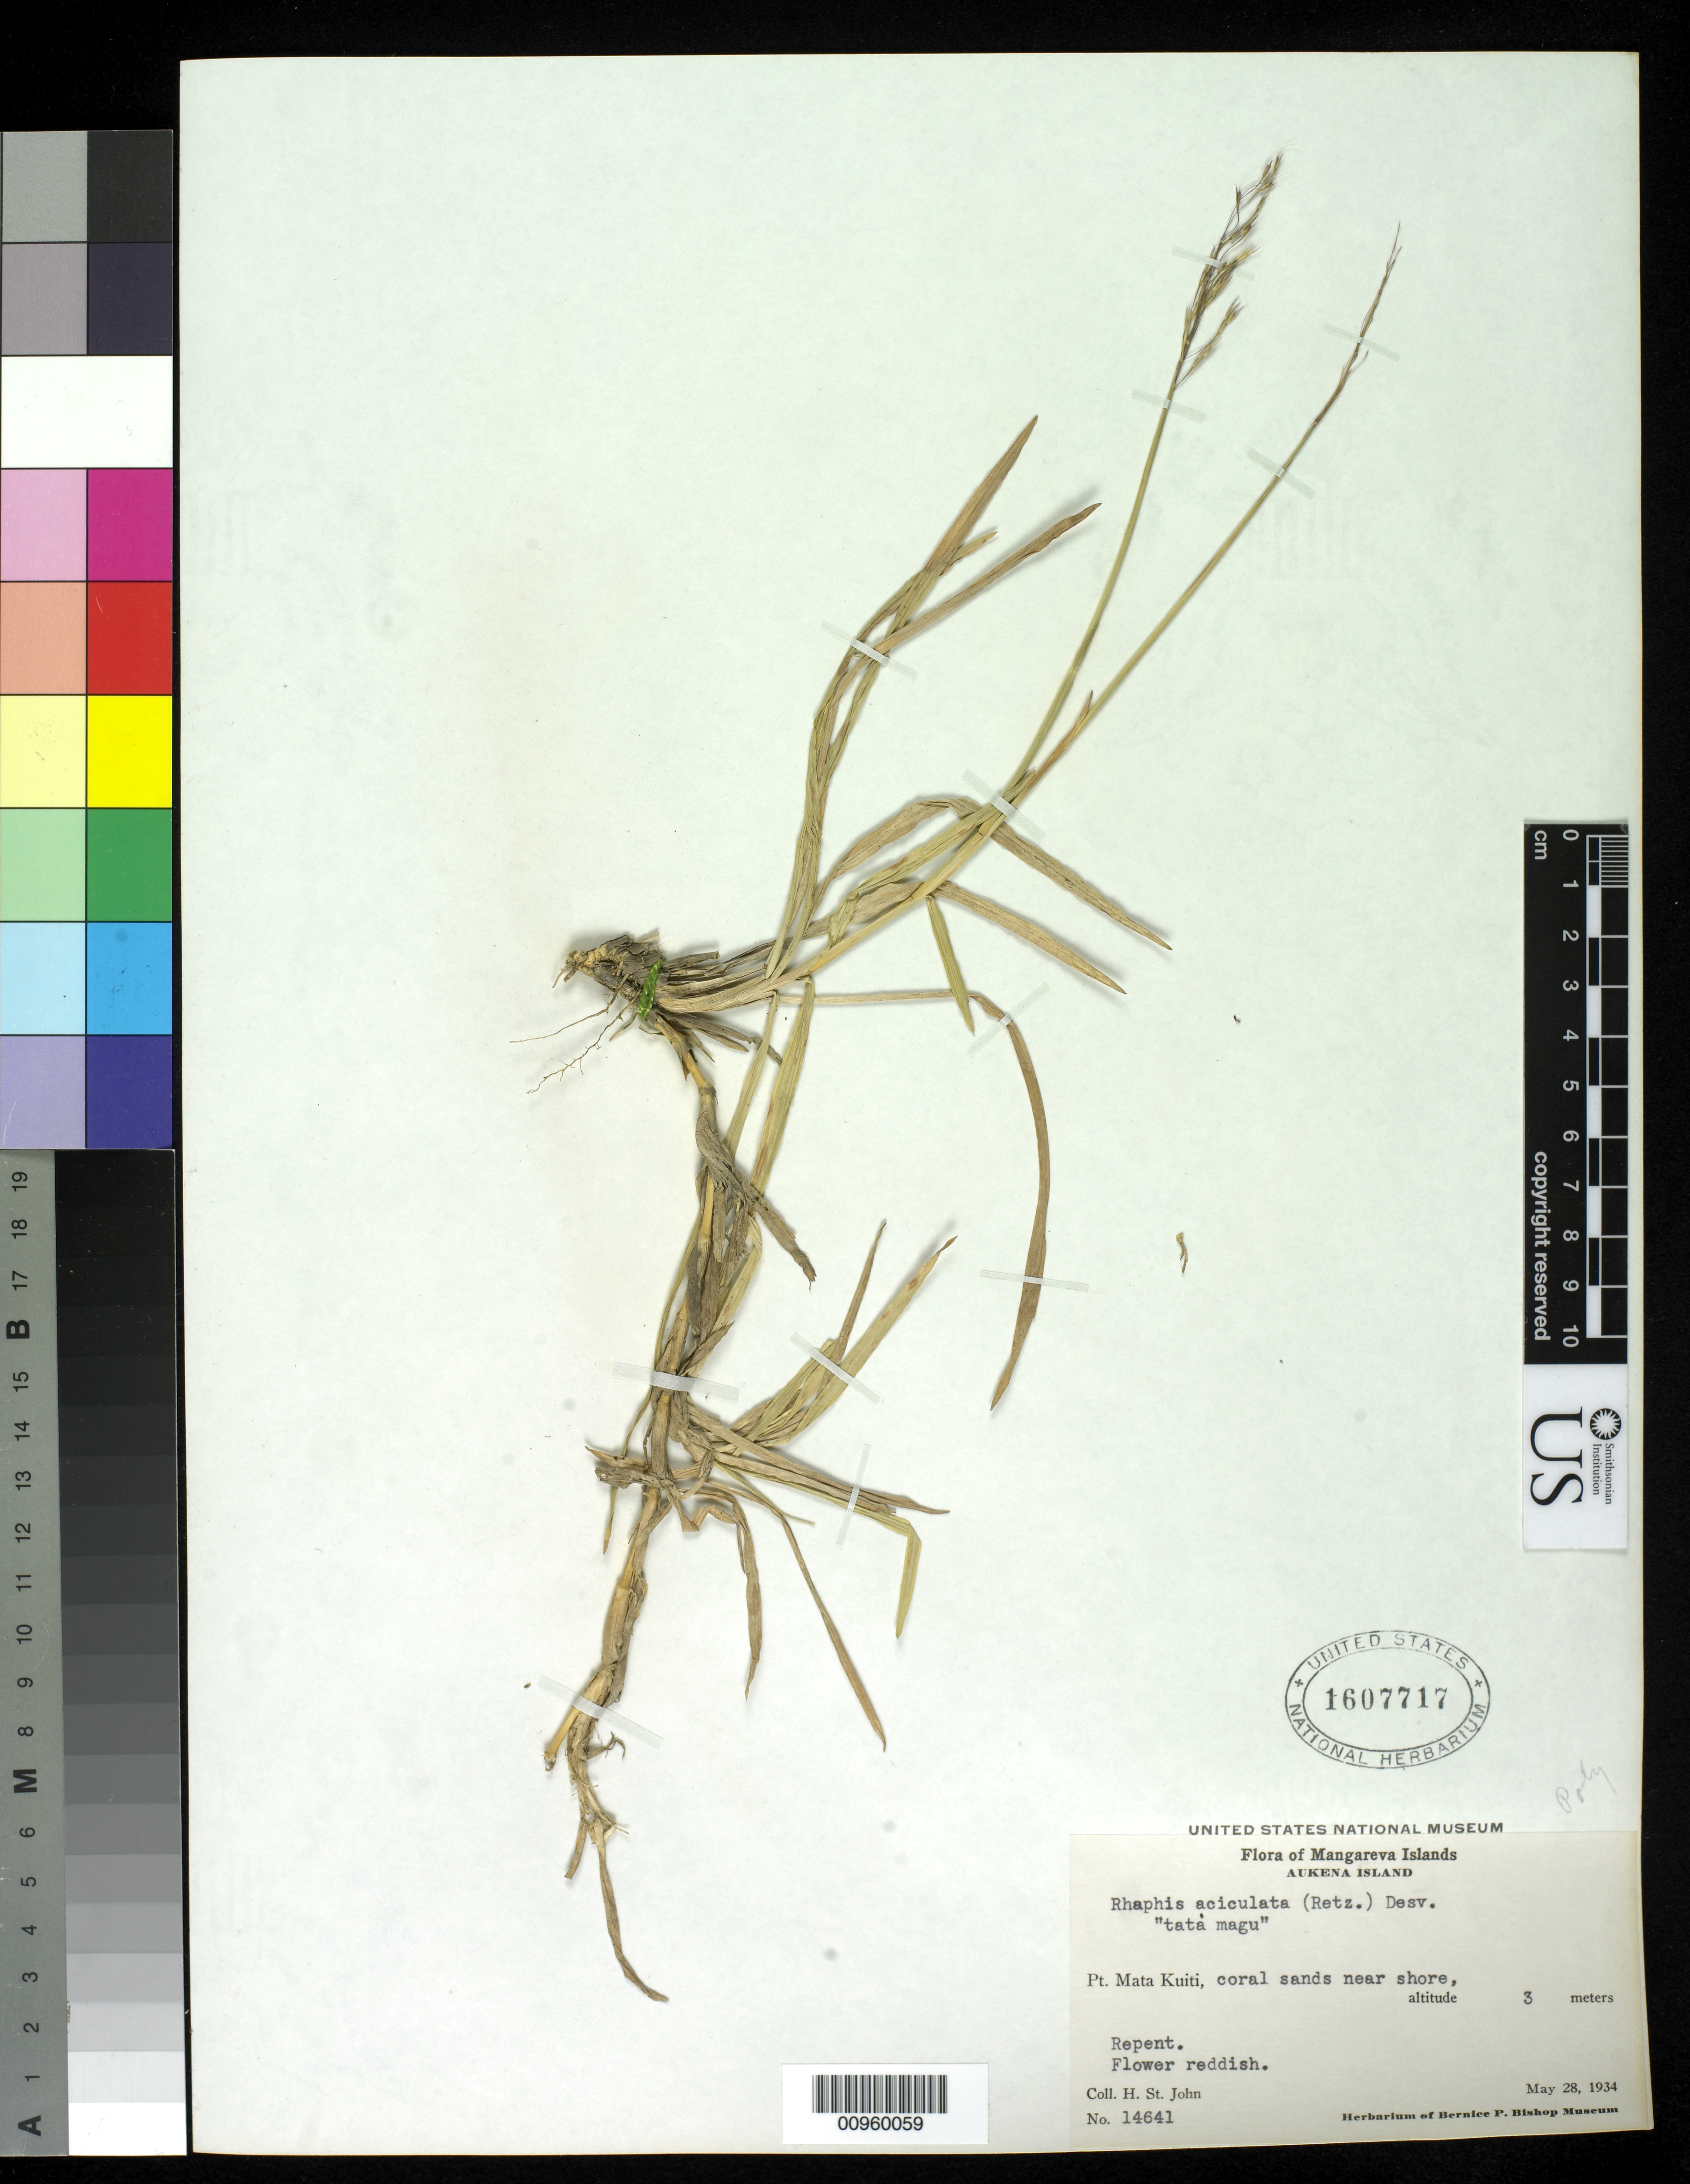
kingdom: Plantae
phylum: Tracheophyta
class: Liliopsida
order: Poales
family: Poaceae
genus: Rhaphis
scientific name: Rhaphis aciculata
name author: (Retz.) Honda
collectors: H. St. John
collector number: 14641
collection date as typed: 28 May 1934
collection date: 1934-05-28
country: French Polynesia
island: Aukena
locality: Pt. Mata Kuiti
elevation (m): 3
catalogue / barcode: US 1607717